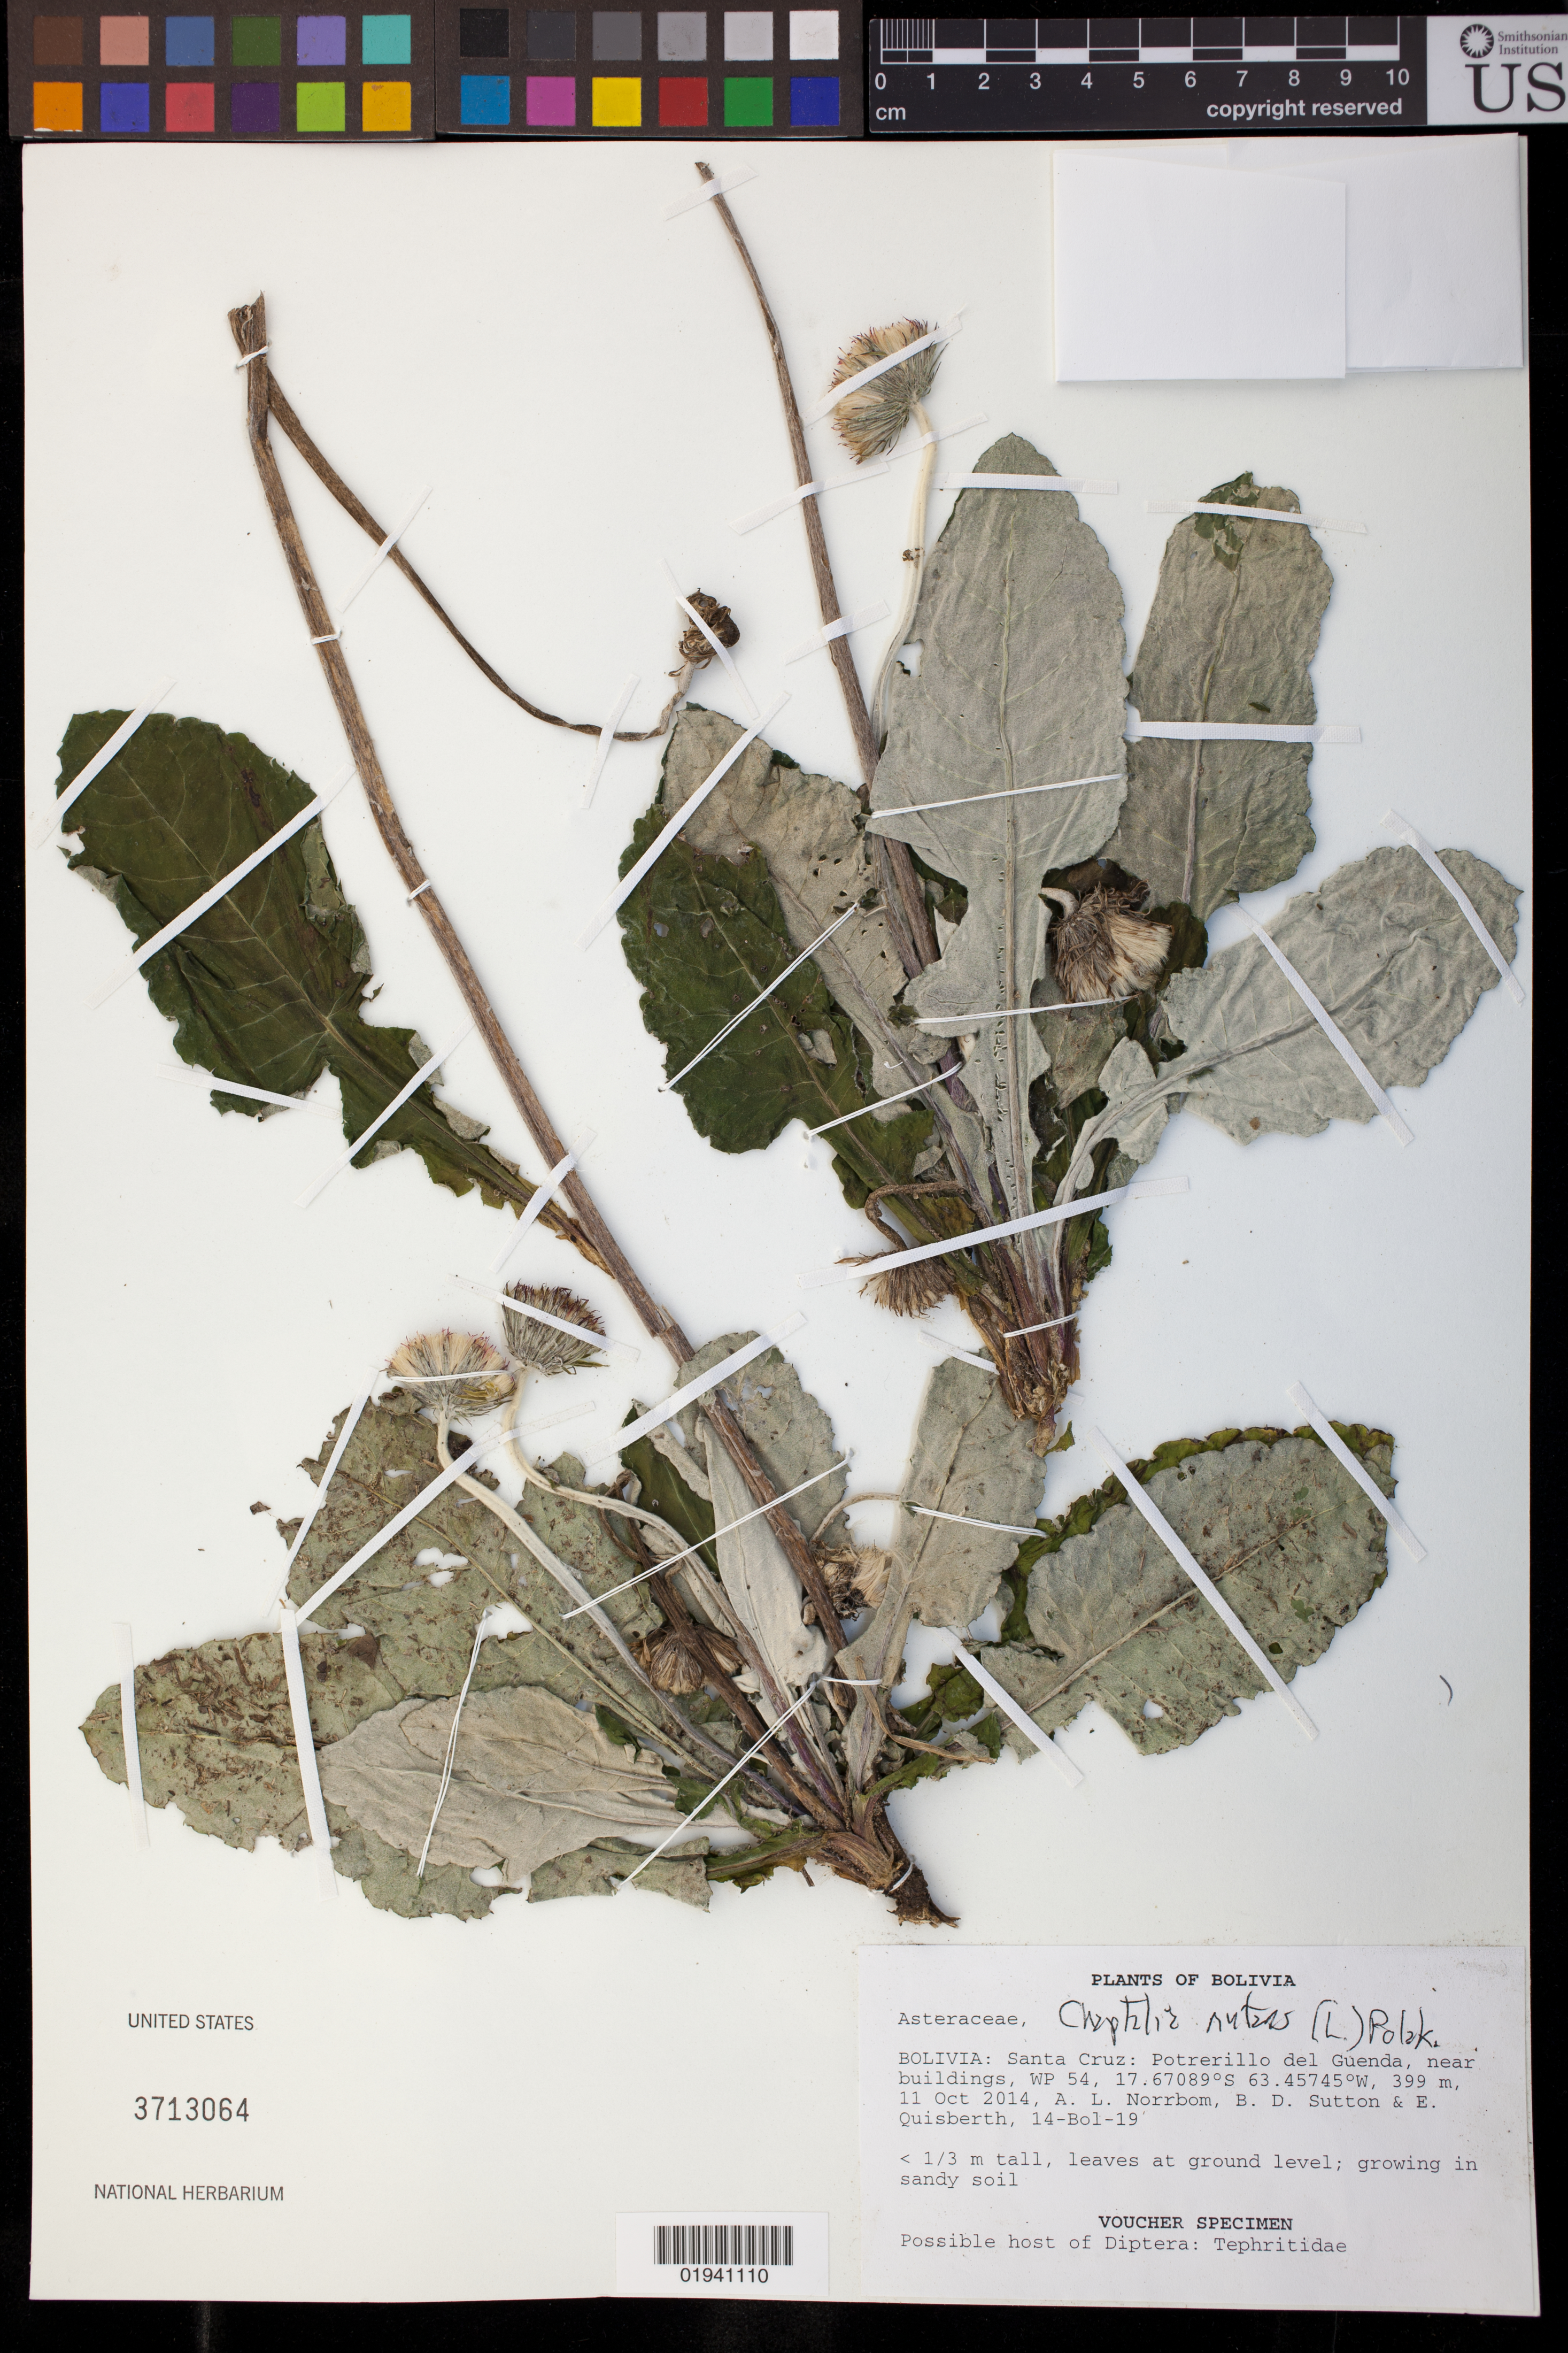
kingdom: Plantae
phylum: Tracheophyta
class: Magnoliopsida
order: Asterales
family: Asteraceae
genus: Chaptalia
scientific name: Chaptalia nutans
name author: (L.) Pol.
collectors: A. L. Norrbom, B. Sutton & E. Quisberth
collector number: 14-Bol-19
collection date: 2014-10-11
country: Bolivia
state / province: Santa Cruz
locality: Potrerillo del Guenda, nbear buildings, WP 54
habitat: growing in sandy soil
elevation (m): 399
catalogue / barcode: US 3713064